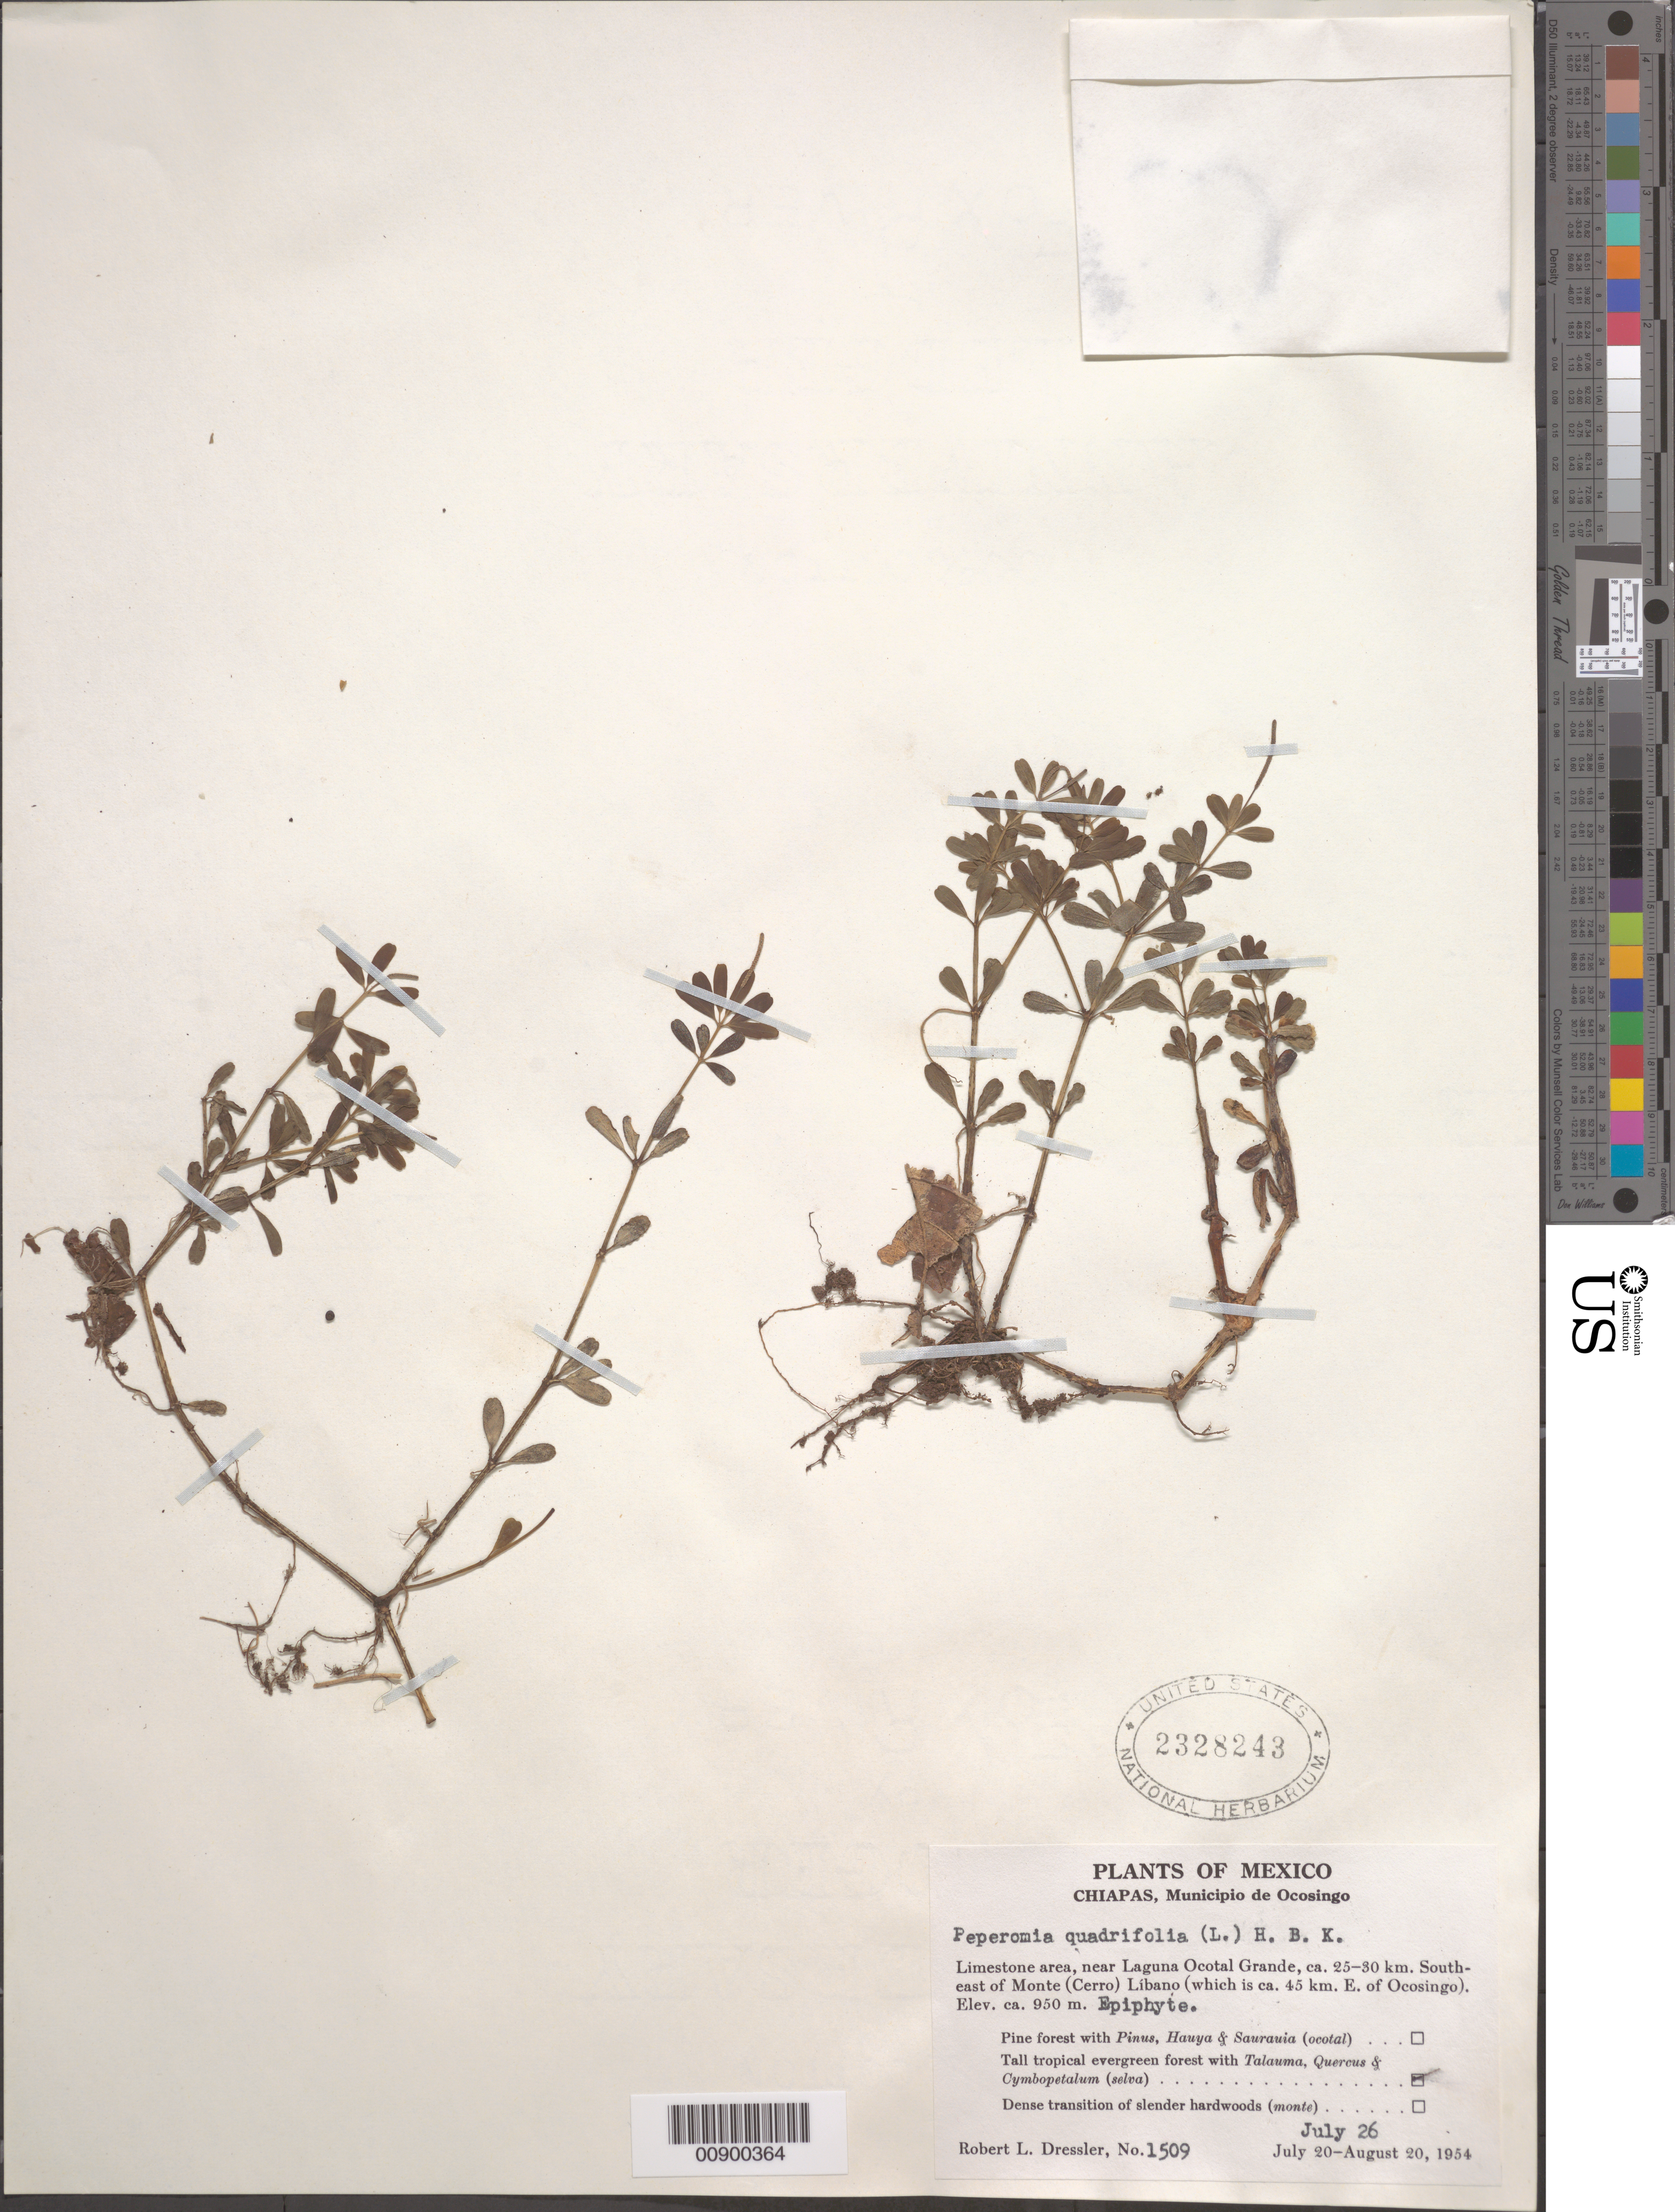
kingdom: Plantae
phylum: Tracheophyta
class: Magnoliopsida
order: Piperales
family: Piperaceae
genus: Peperomia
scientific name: Peperomia conocarpa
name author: Trel. in Yunck.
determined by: Jiménez, José Estaban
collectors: R. Dressler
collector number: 1509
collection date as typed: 26 Jul 1954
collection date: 1954-07-26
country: Mexico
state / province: Chiapas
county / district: Ocosingo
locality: Chiapas, Municipio de Ocosingo. Limestone area, near Laguna Ocotal Grande, ca. 25-30 km. South-east of Monte (Cerro) Líbano (which is ca. 45 km. E of Ocosingo).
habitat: Tall tropical evergreen forest with Talauma, Quercus & Cymbopetalum (selva).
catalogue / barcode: US 2328243